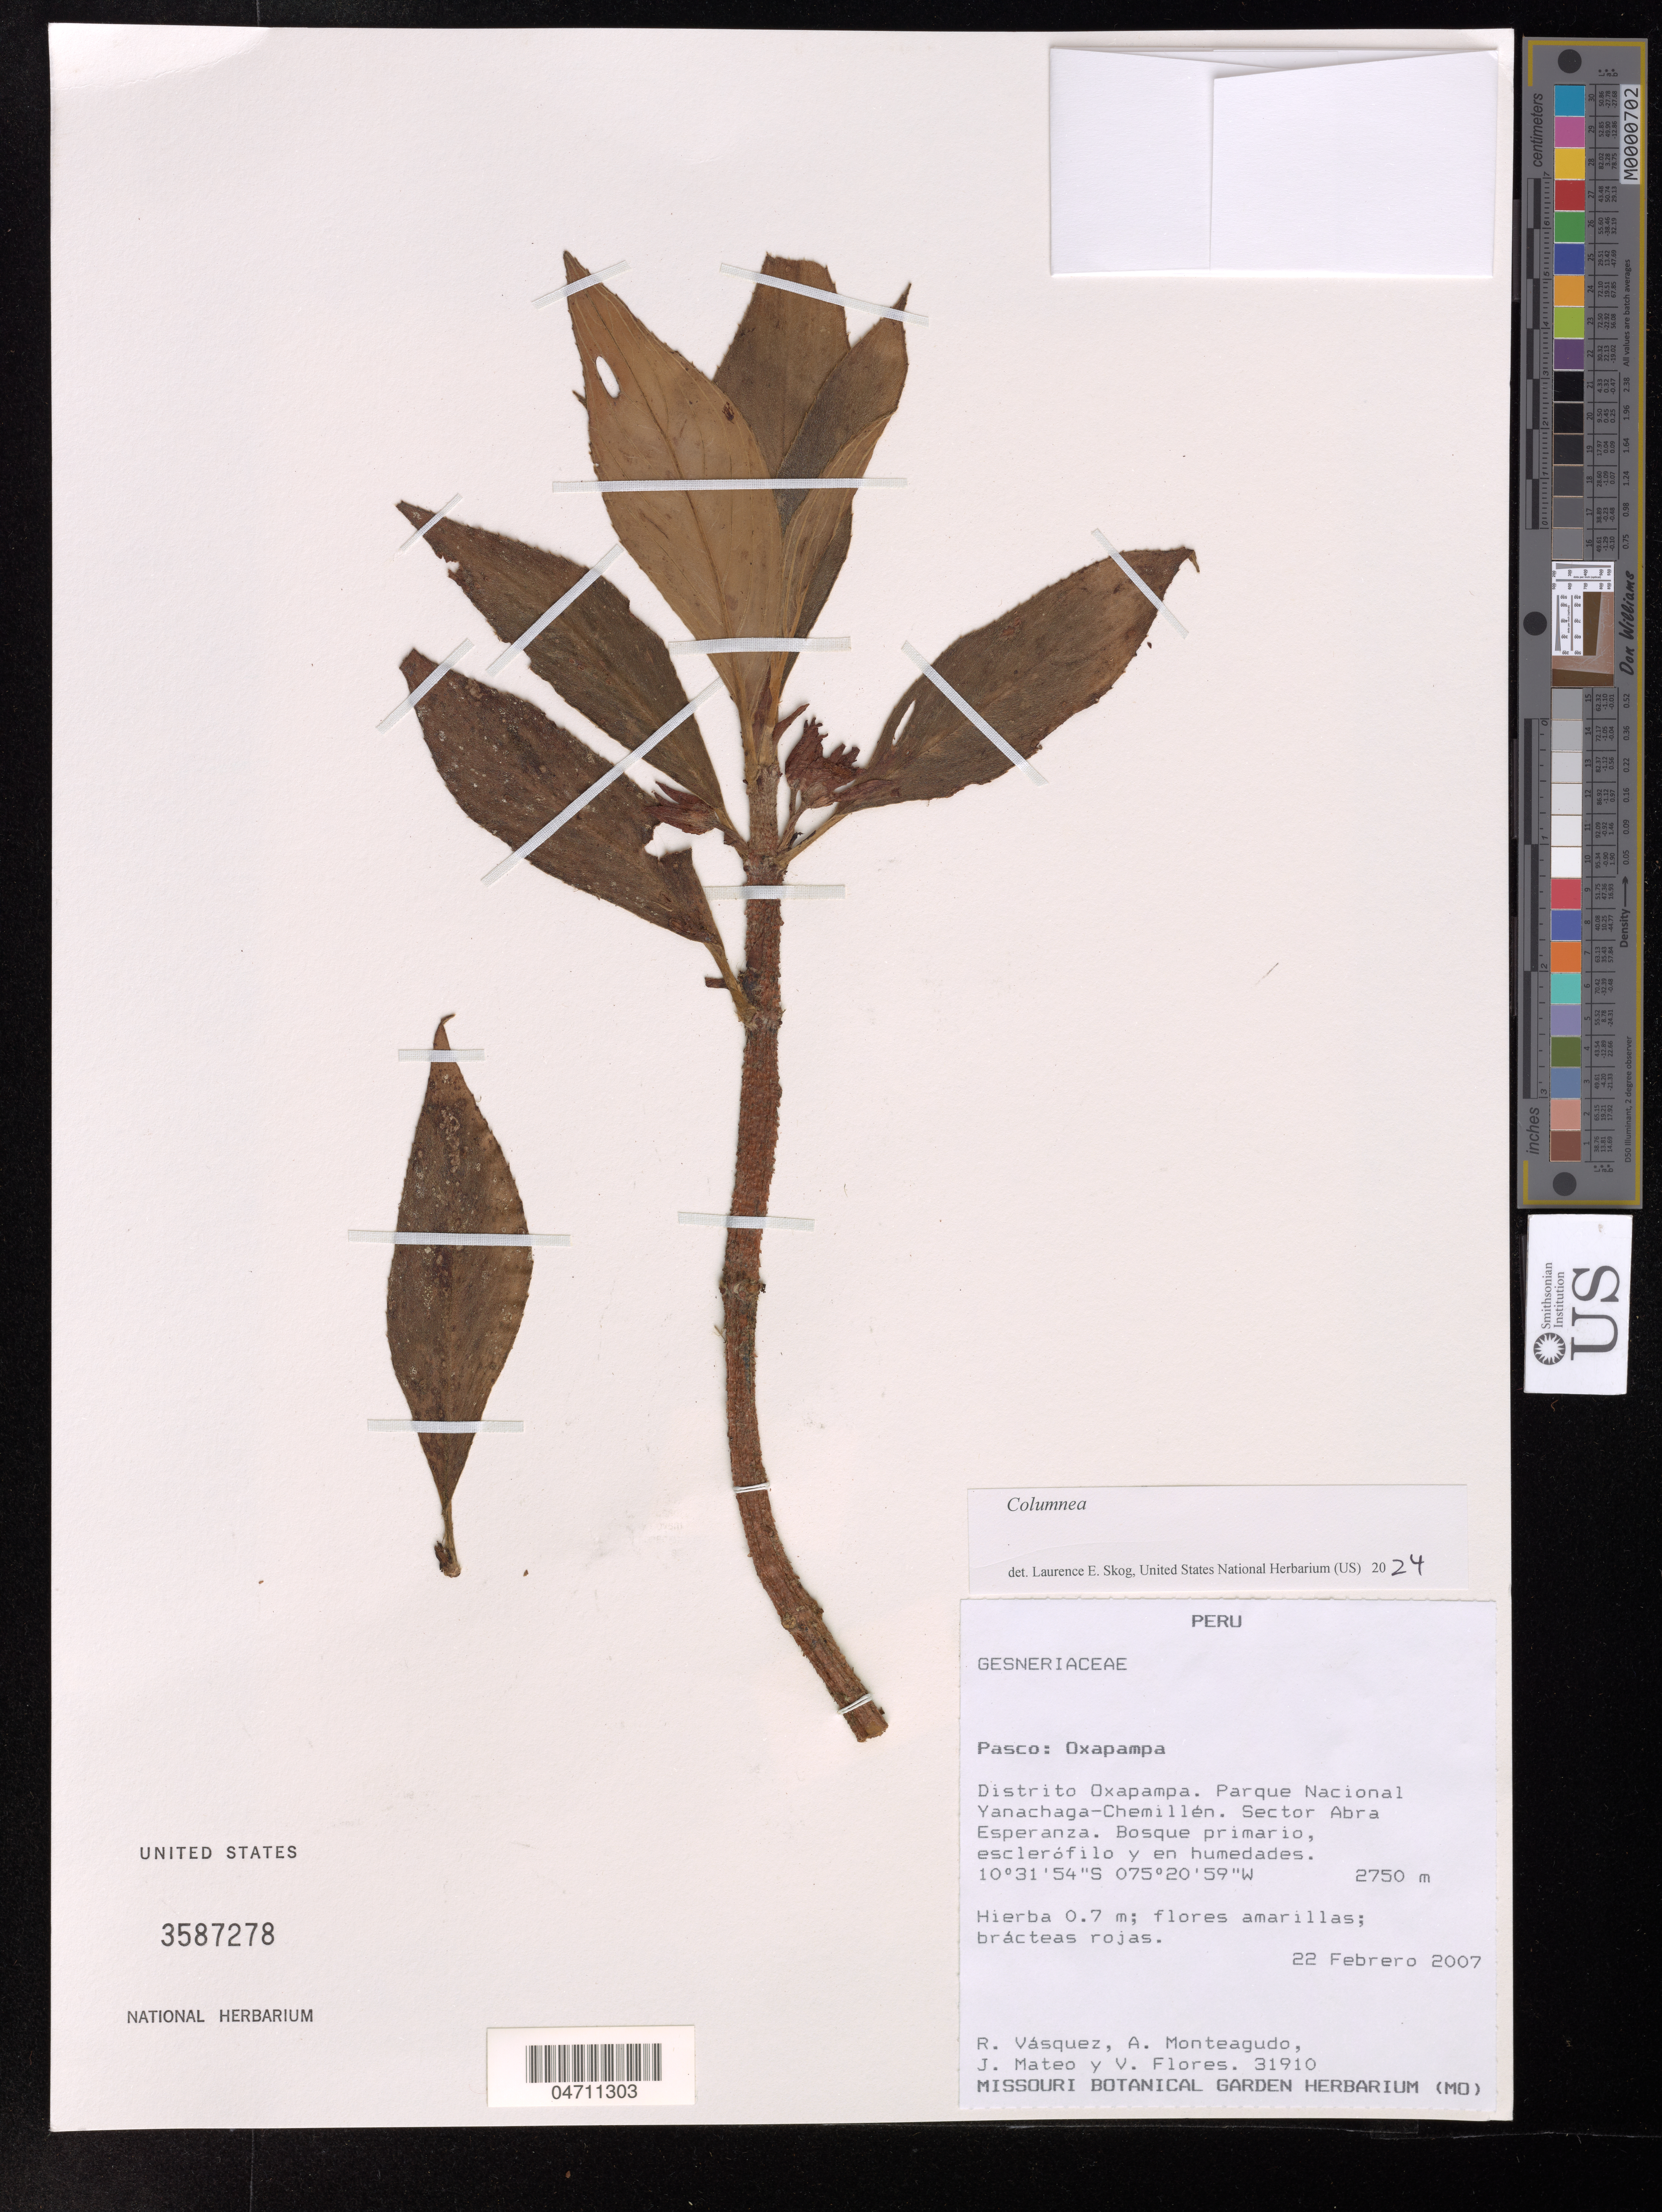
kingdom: Plantae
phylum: Tracheophyta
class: Magnoliopsida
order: Lamiales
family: Gesneriaceae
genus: Glossoloma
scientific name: Glossoloma ichthyoderma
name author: (Hanst.) J.L. Clark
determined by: Skog, Laurence E.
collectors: R. Vásquez, A. Monteagudo, J. Mateo & V. Flores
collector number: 31910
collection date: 2007-02-22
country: Peru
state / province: Pasco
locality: Oxapampa. Distrito Oxampa. Parque Nacional Yanachaga-Chemillén. Sector Abra Esperanza.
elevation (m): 2750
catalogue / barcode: US 3587278